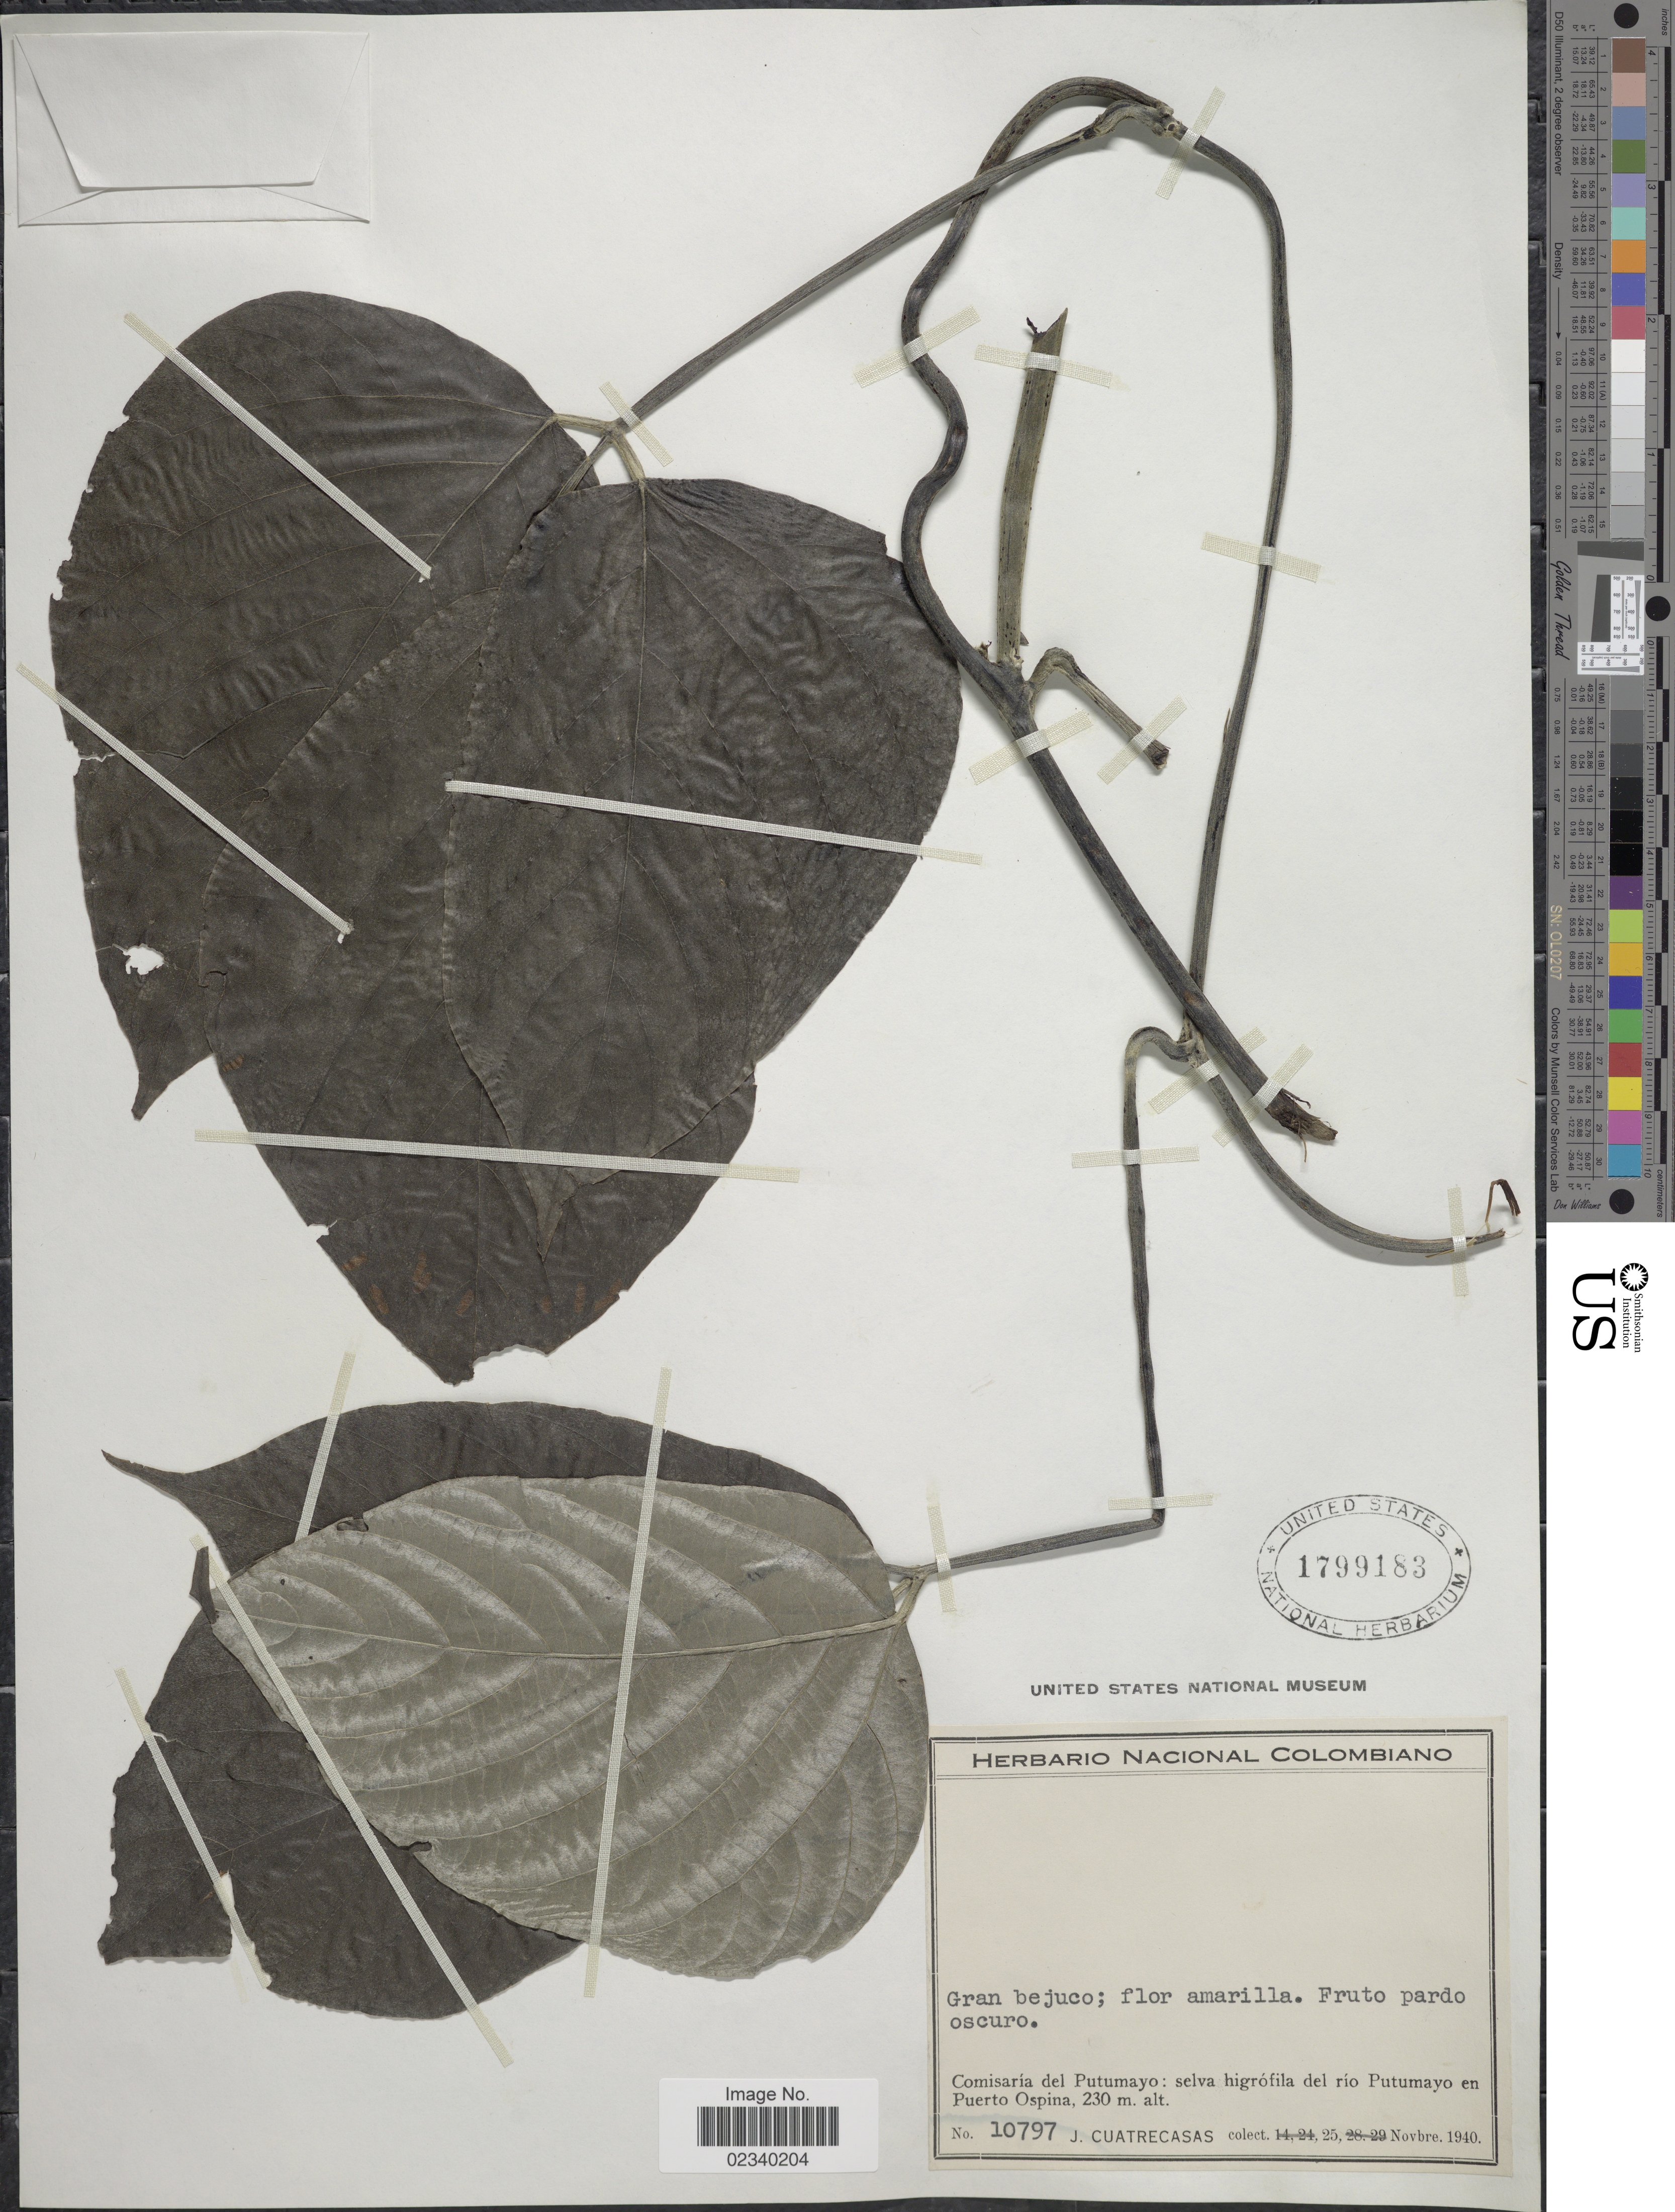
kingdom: Plantae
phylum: Tracheophyta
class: Magnoliopsida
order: Fabales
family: Fabaceae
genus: Mucuna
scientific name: Mucuna huberi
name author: Ducke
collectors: J. Cuatrecasas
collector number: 10797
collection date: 1940-11-25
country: Colombia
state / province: Putumayo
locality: Comisaria del Putumayo: selva higrofila del rio Putumayo en Puerto Ospina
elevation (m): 230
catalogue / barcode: US 1799183